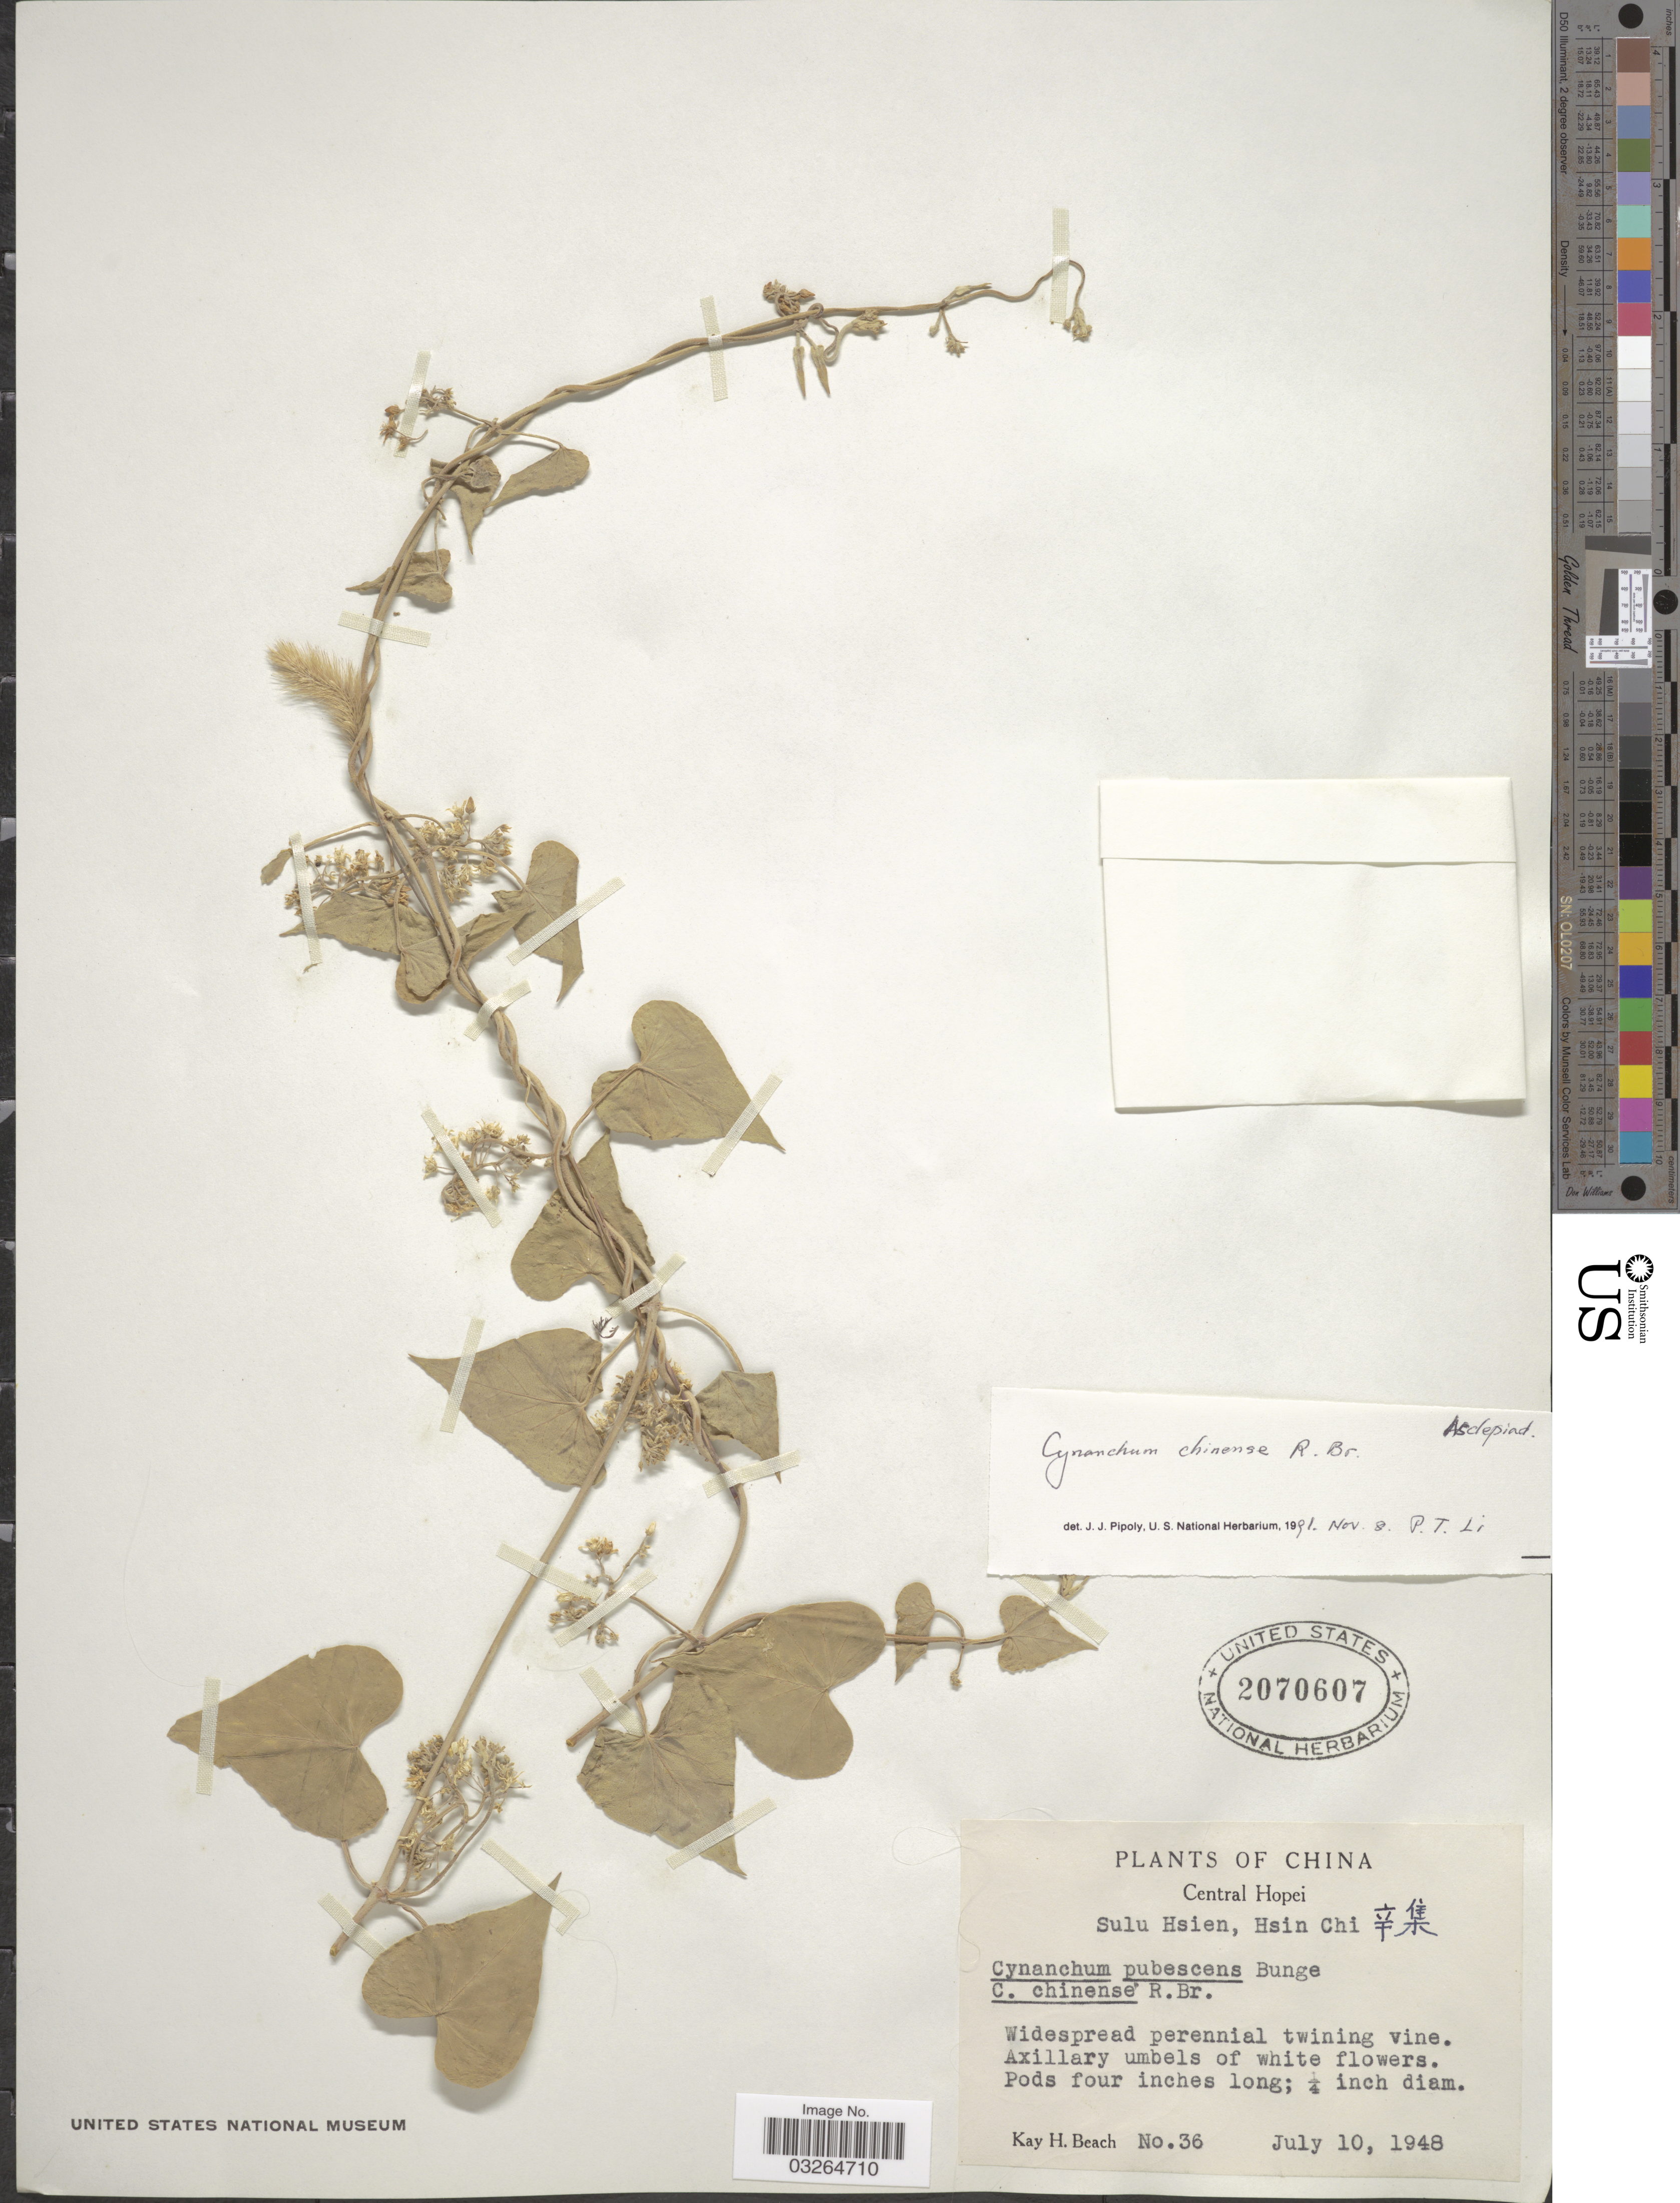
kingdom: Plantae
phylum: Tracheophyta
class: Magnoliopsida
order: Gentianales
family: Apocynaceae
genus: Cynanchum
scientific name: Cynanchum chinense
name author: R. Br.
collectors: K. H. Beach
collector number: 36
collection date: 1948-07-10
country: China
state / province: Hebei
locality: Central Hopei. Sulu Hsien, Hsin Chi X.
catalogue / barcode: US 2070607